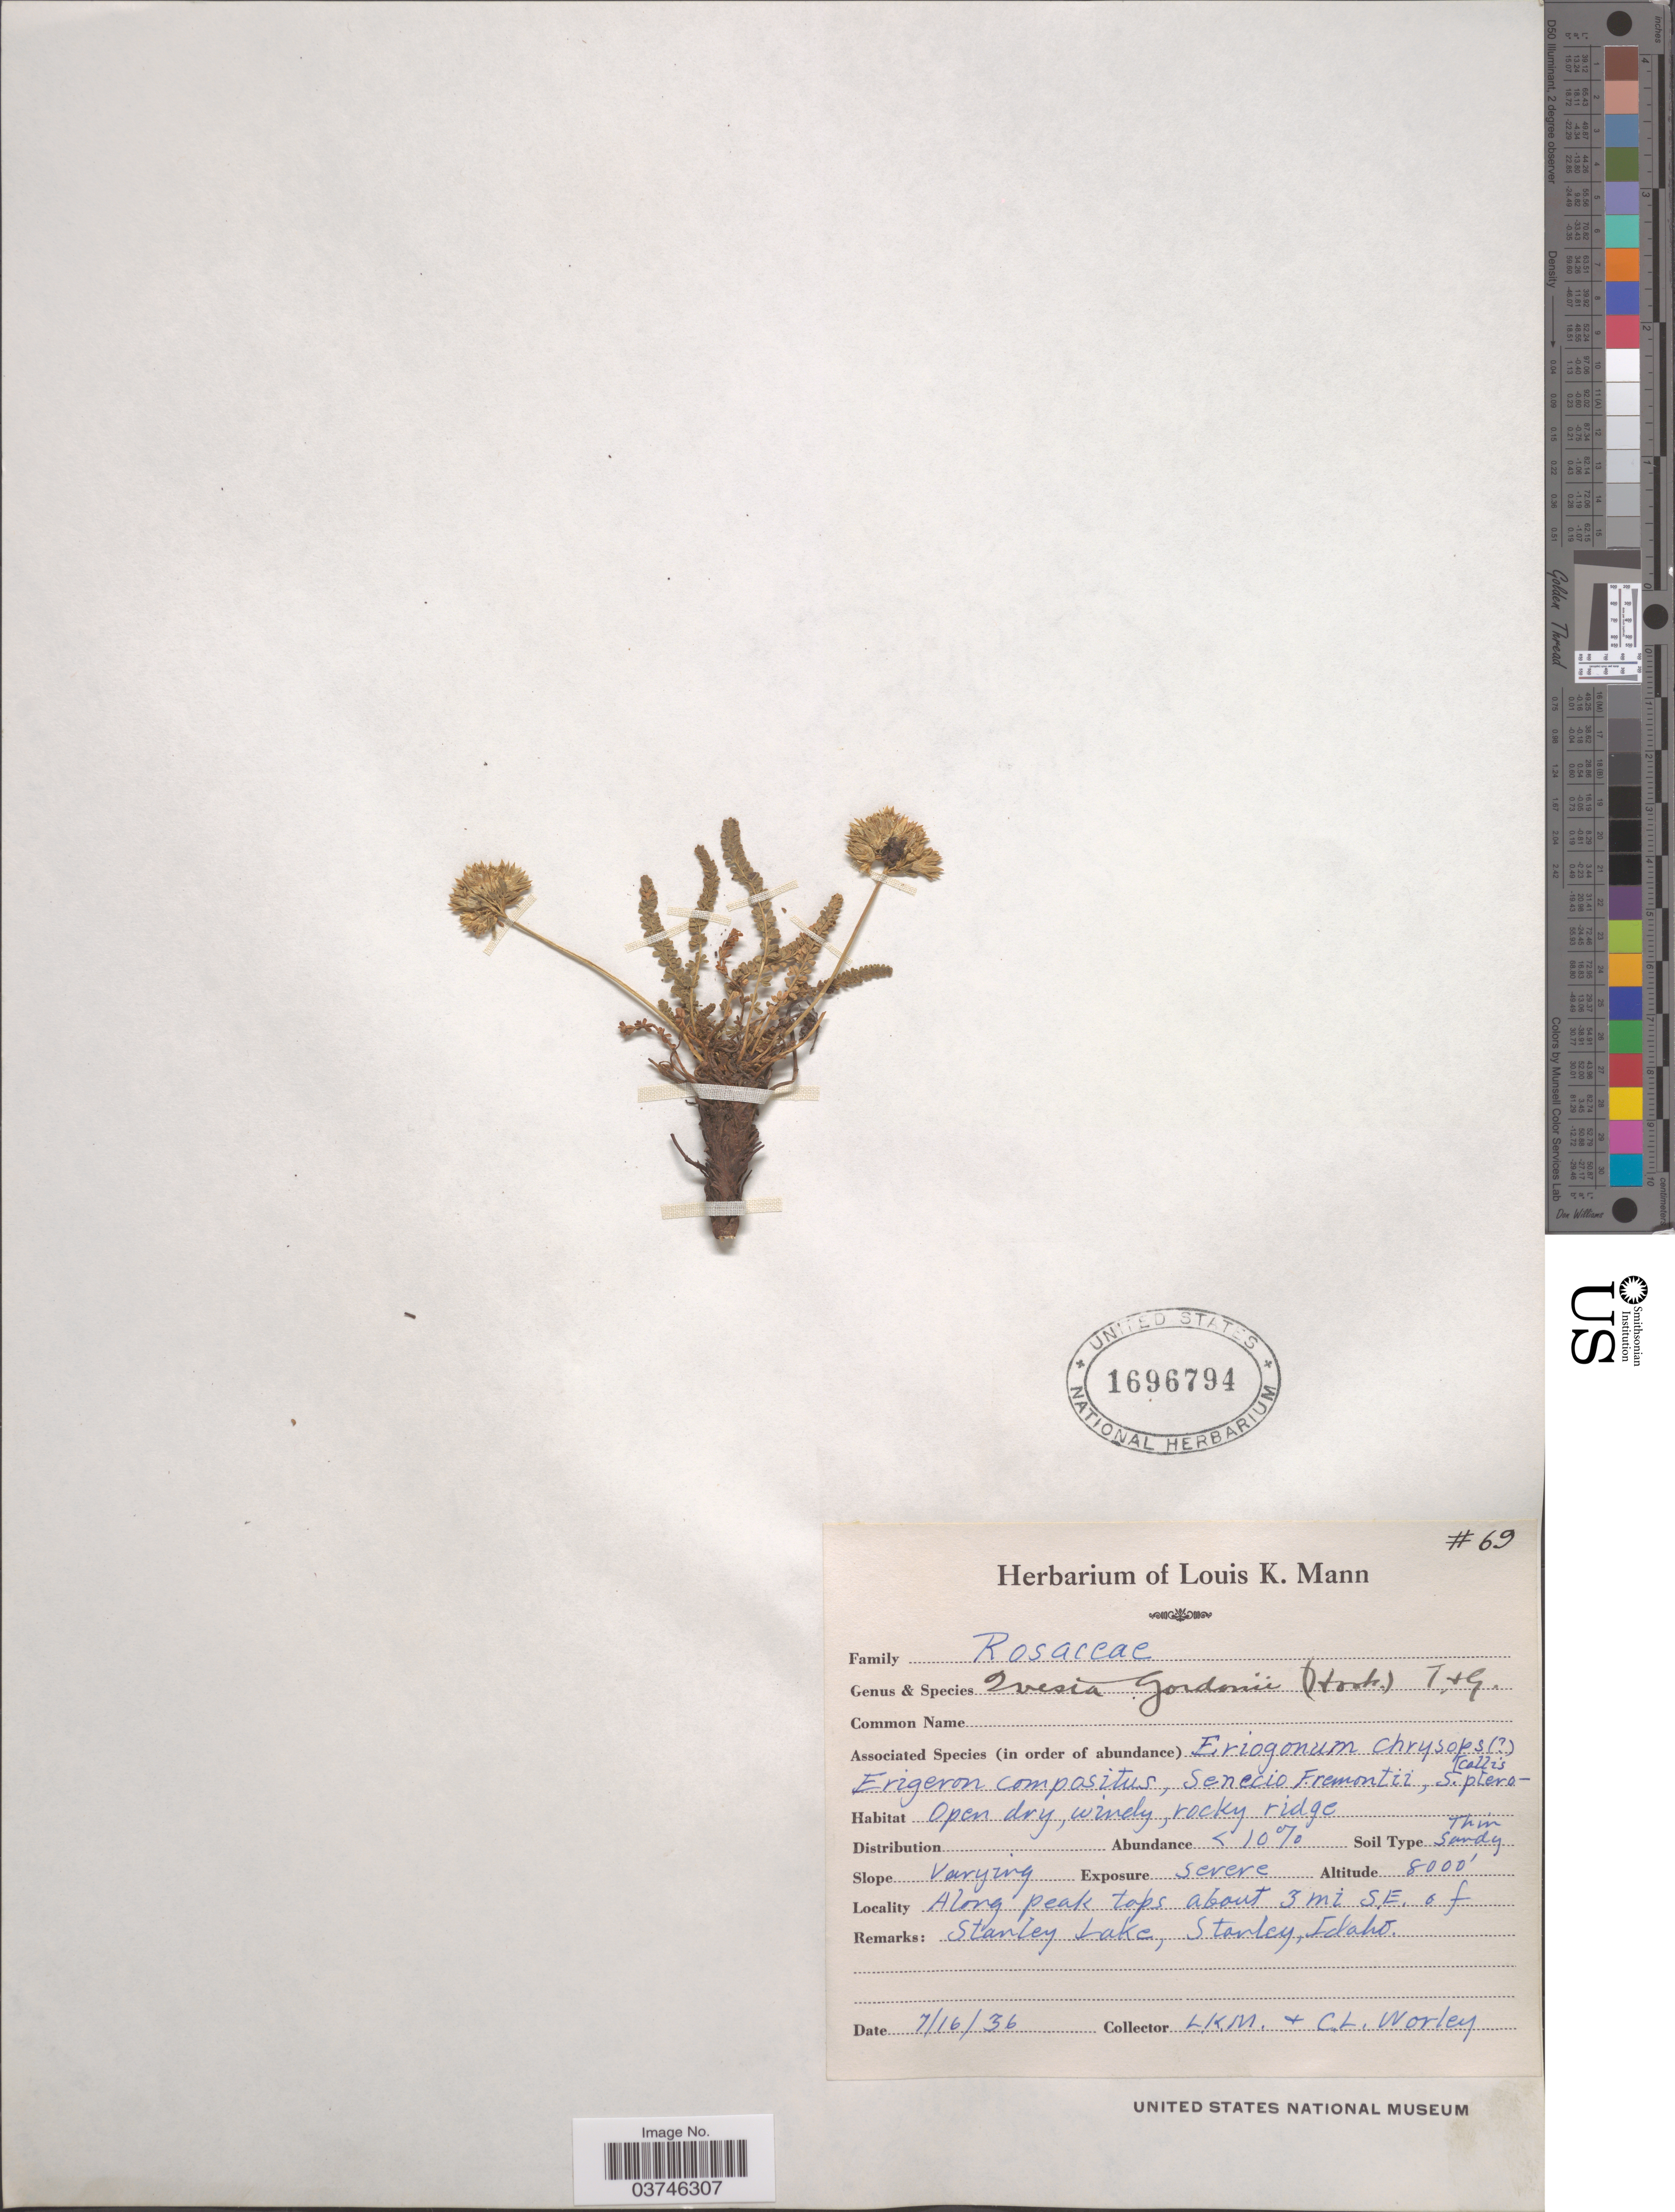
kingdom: Plantae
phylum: Tracheophyta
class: Magnoliopsida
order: Rosales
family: Rosaceae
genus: Potentilla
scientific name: Potentilla gordonii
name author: (Hook.) Greene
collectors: L. K. Mann & C. Worley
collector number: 69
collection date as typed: Transcribed d/m/y: 16/7/36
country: United States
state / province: Idaho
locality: Along peak tops about 3 mi S.E. of Stanley Lake, Stanley.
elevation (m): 2438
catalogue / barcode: US 1696794